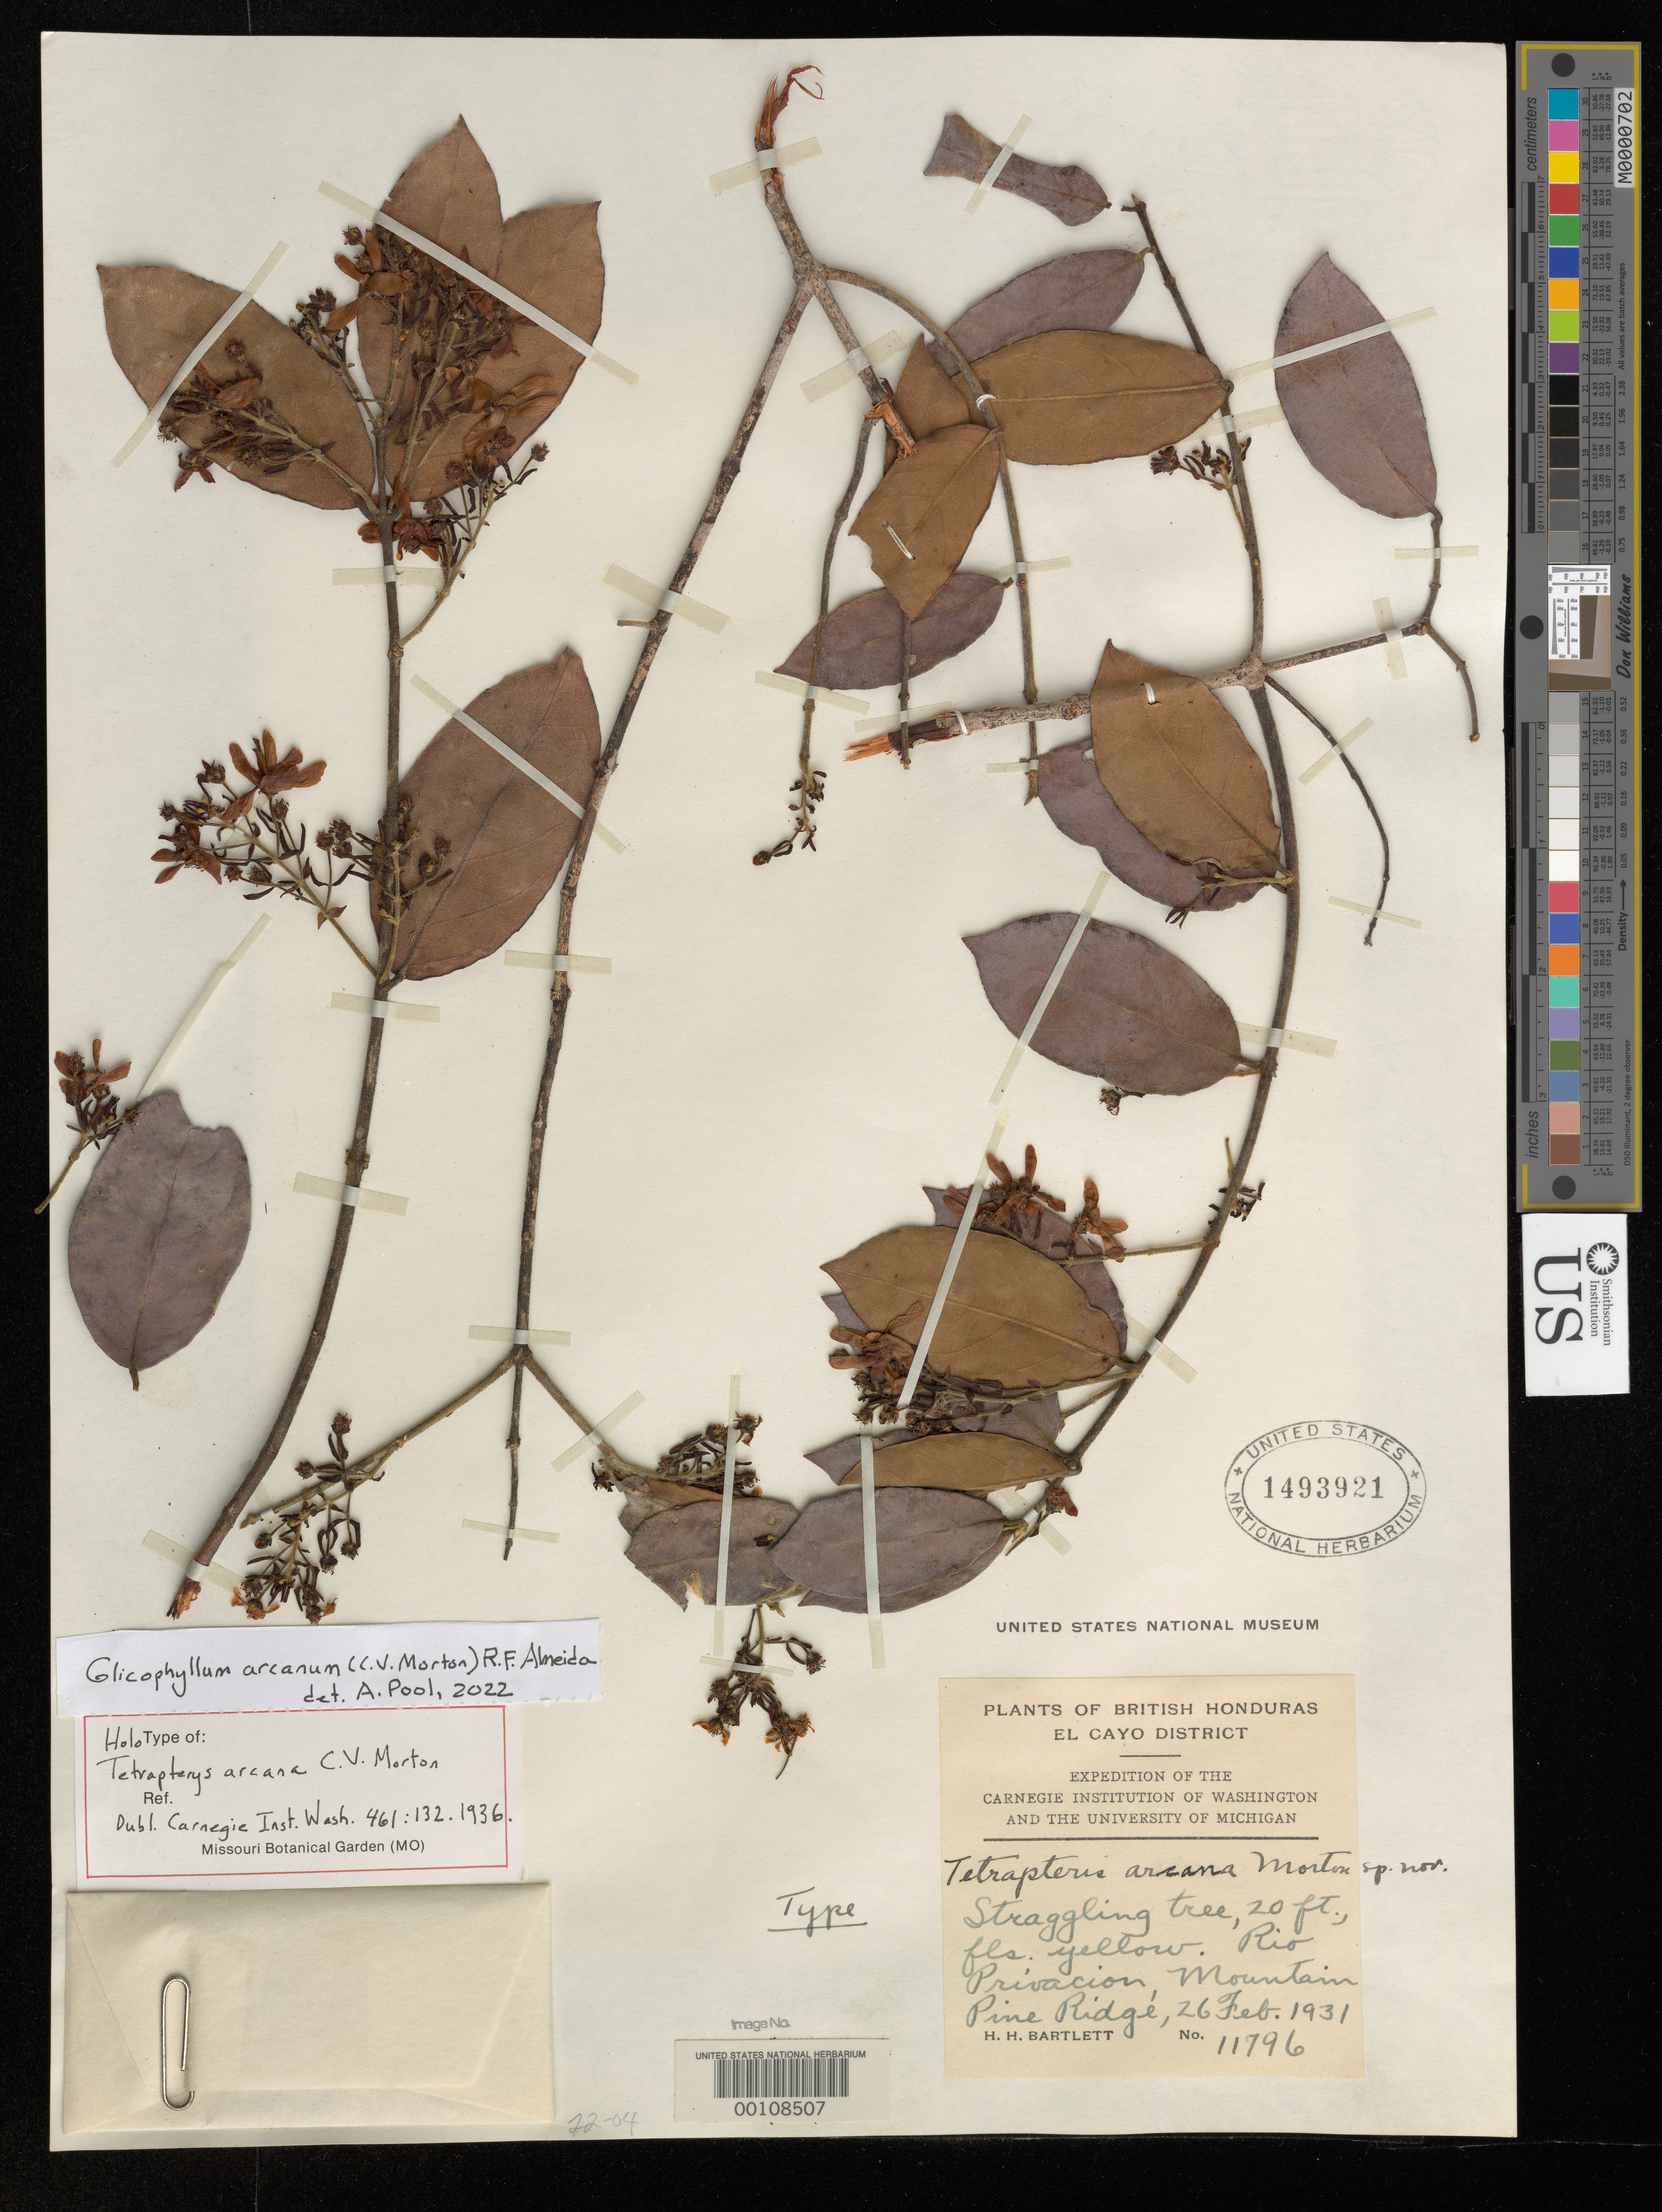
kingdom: Plantae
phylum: Tracheophyta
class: Magnoliopsida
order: Malpighiales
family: Malpighiaceae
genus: Tetrapterys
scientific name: Tetrapterys arcana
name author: C.V. Morton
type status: Holotype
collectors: H. H. Bartlett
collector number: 11796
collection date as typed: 26 Feb 1931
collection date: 1931-02-26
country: Belize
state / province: Cayo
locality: Rio Privacion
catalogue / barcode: US 1493921